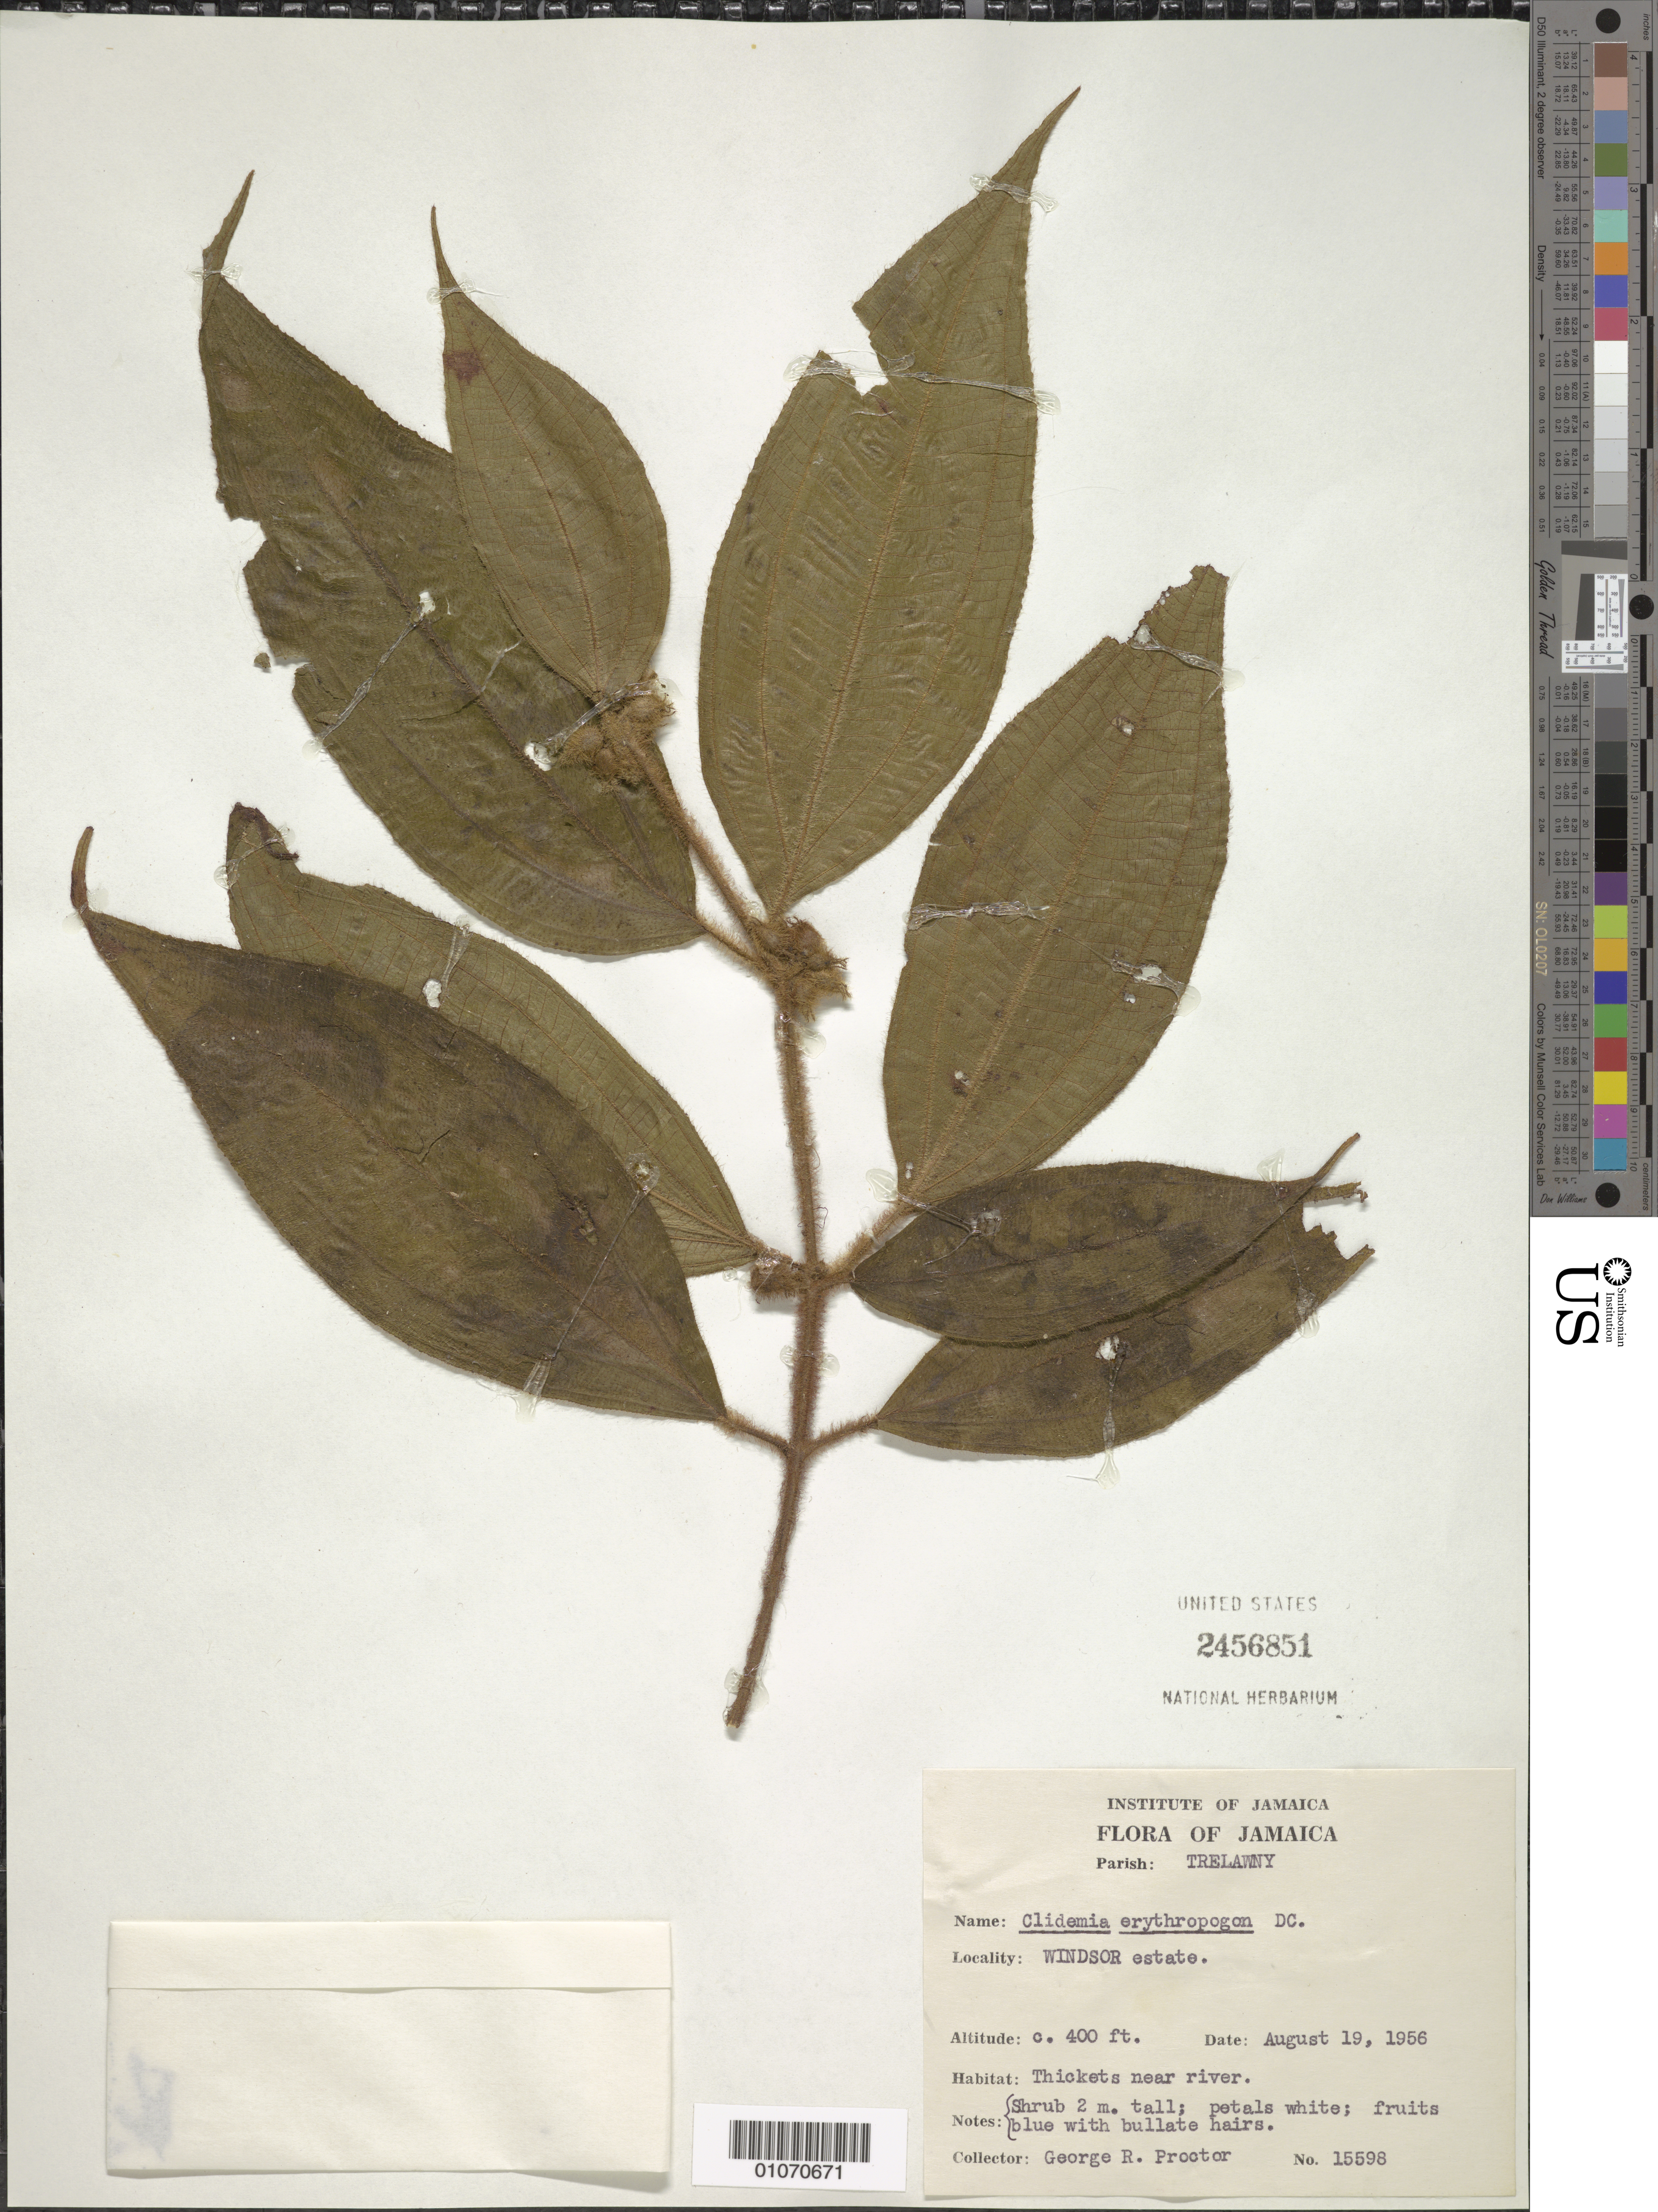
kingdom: Plantae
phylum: Tracheophyta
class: Magnoliopsida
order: Myrtales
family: Melastomataceae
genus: Clidemia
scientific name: Clidemia erythropogon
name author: DC.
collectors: G. R. Proctor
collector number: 15598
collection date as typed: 19 Aug 1956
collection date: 1956-08-19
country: Jamaica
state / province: Trelawny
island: Jamaica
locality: Windsor Estate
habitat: Thickets near river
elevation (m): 122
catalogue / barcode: US 2456851